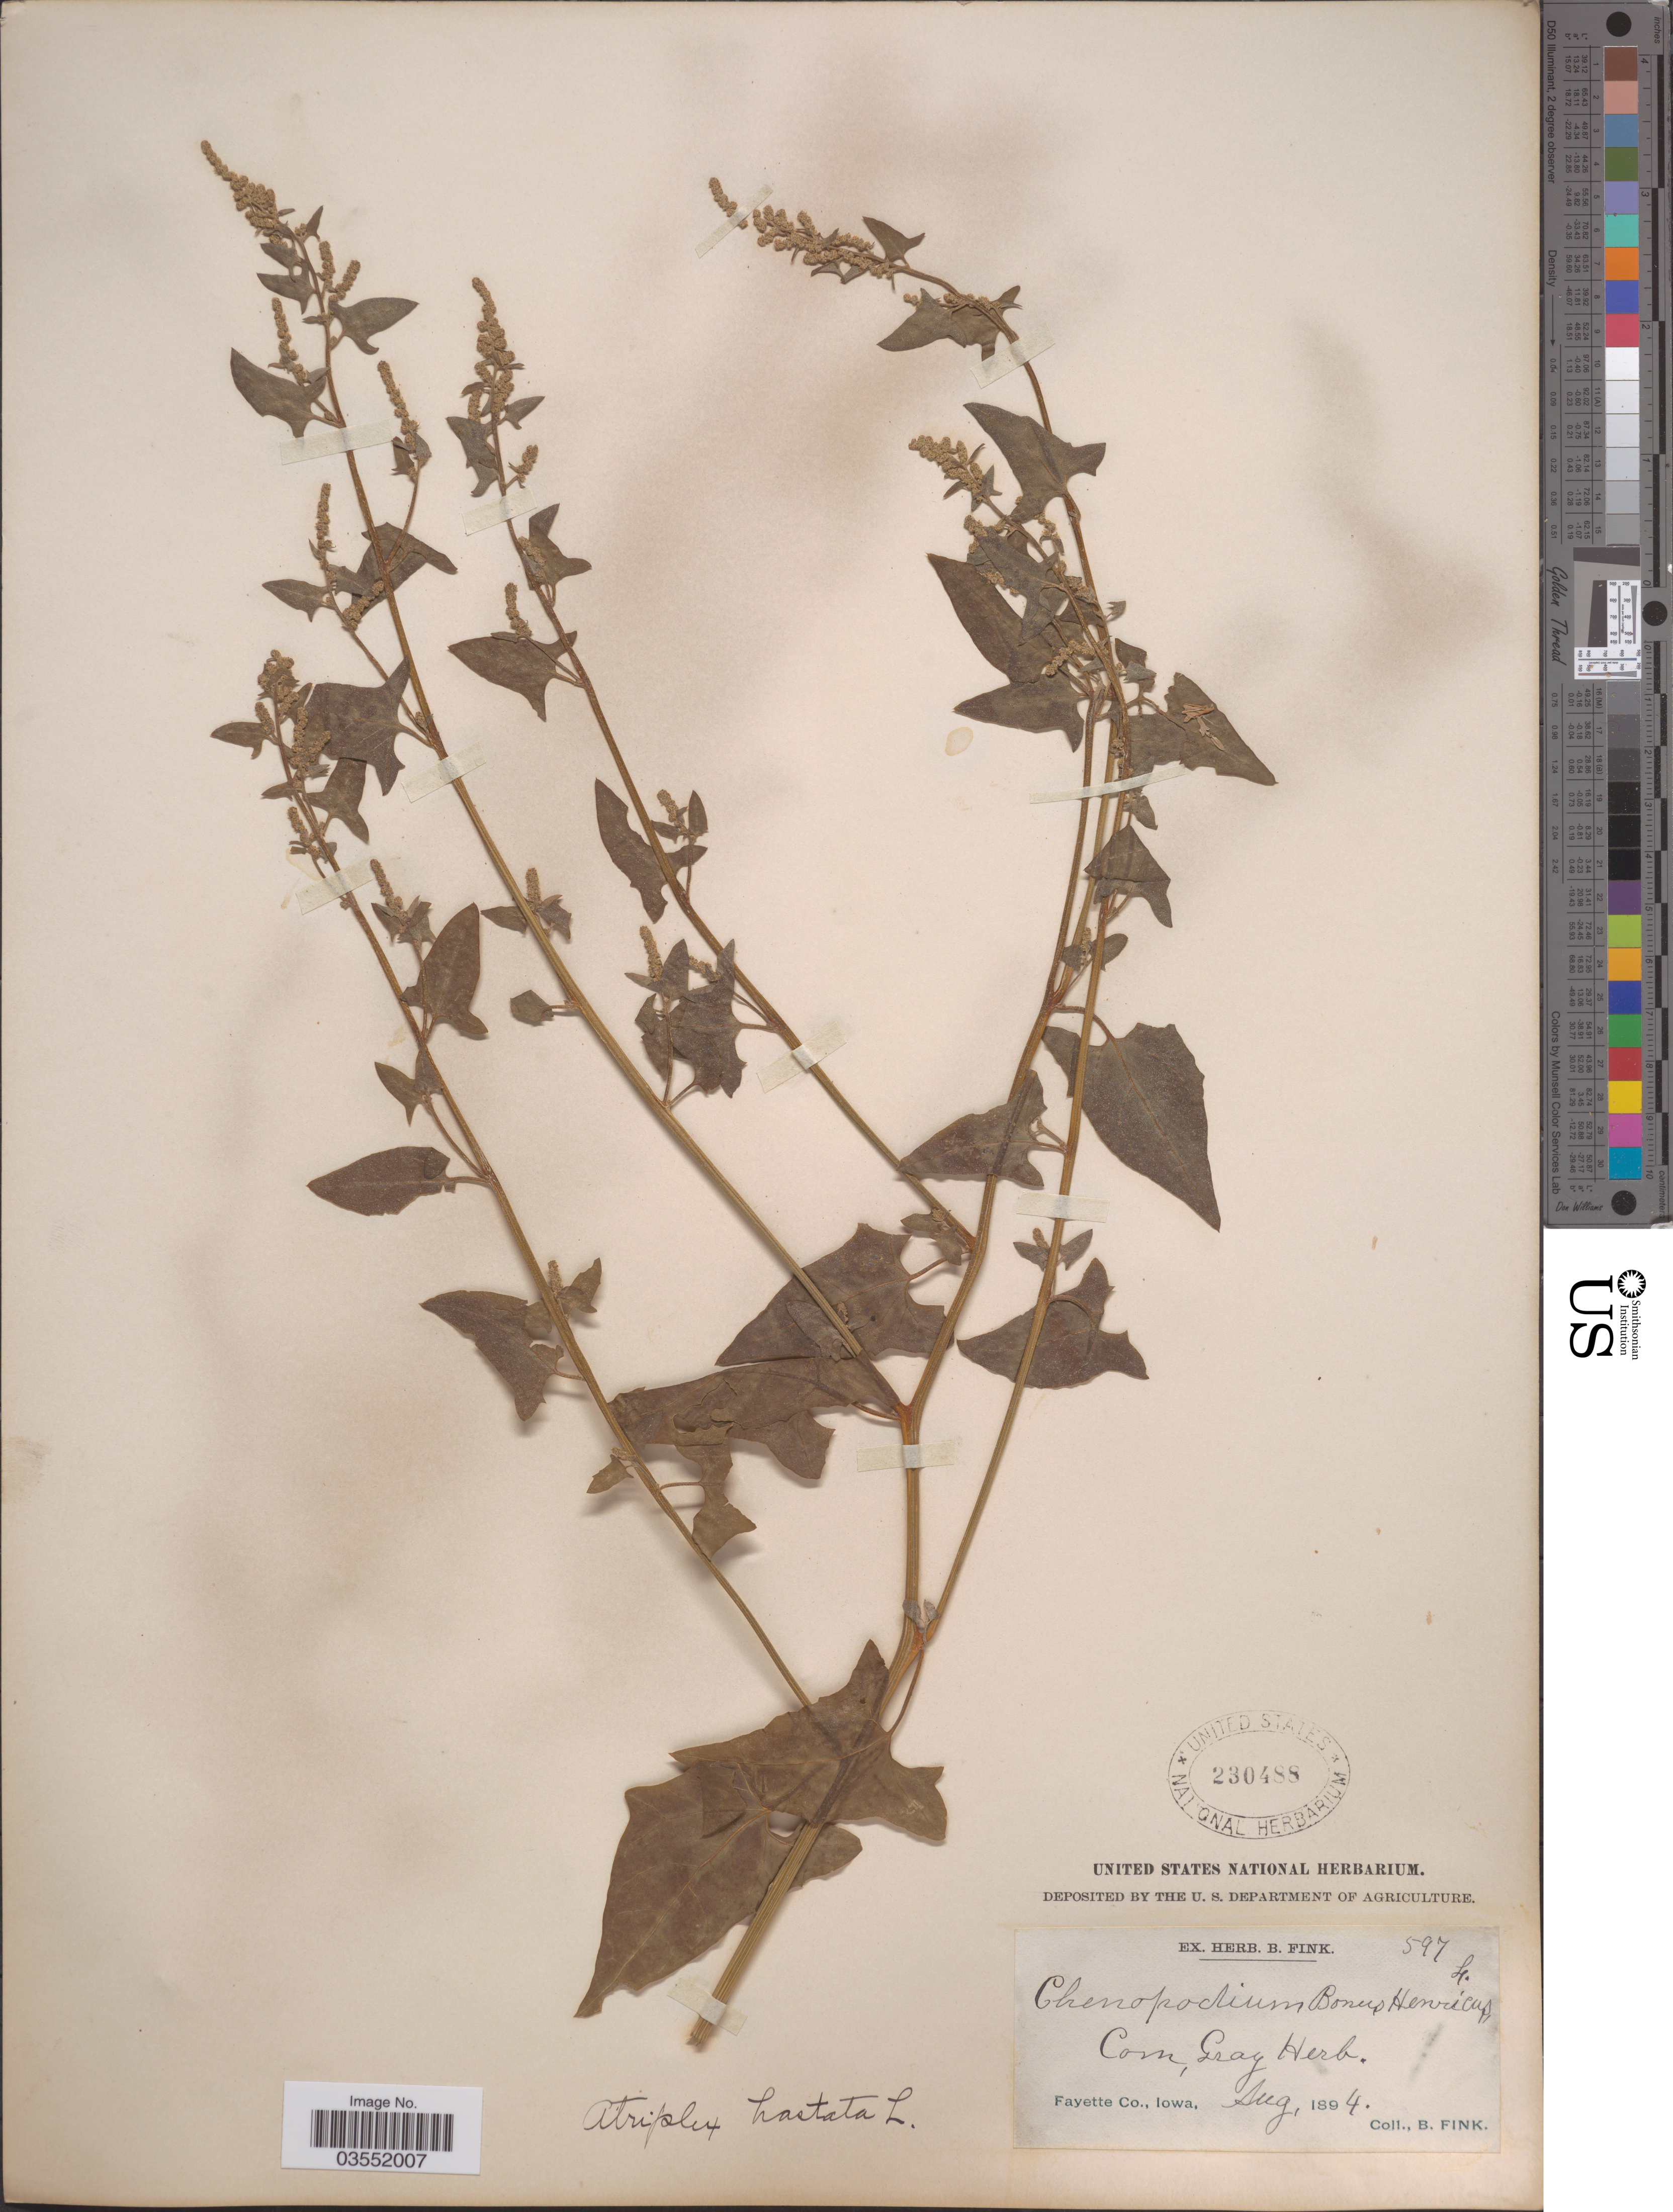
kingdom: Plantae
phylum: Tracheophyta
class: Magnoliopsida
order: Caryophyllales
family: Amaranthaceae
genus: Atriplex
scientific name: Atriplex hastata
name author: L.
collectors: B. Fink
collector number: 597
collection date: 1894-08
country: United States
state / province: Iowa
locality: Fayette Co.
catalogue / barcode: US 230488